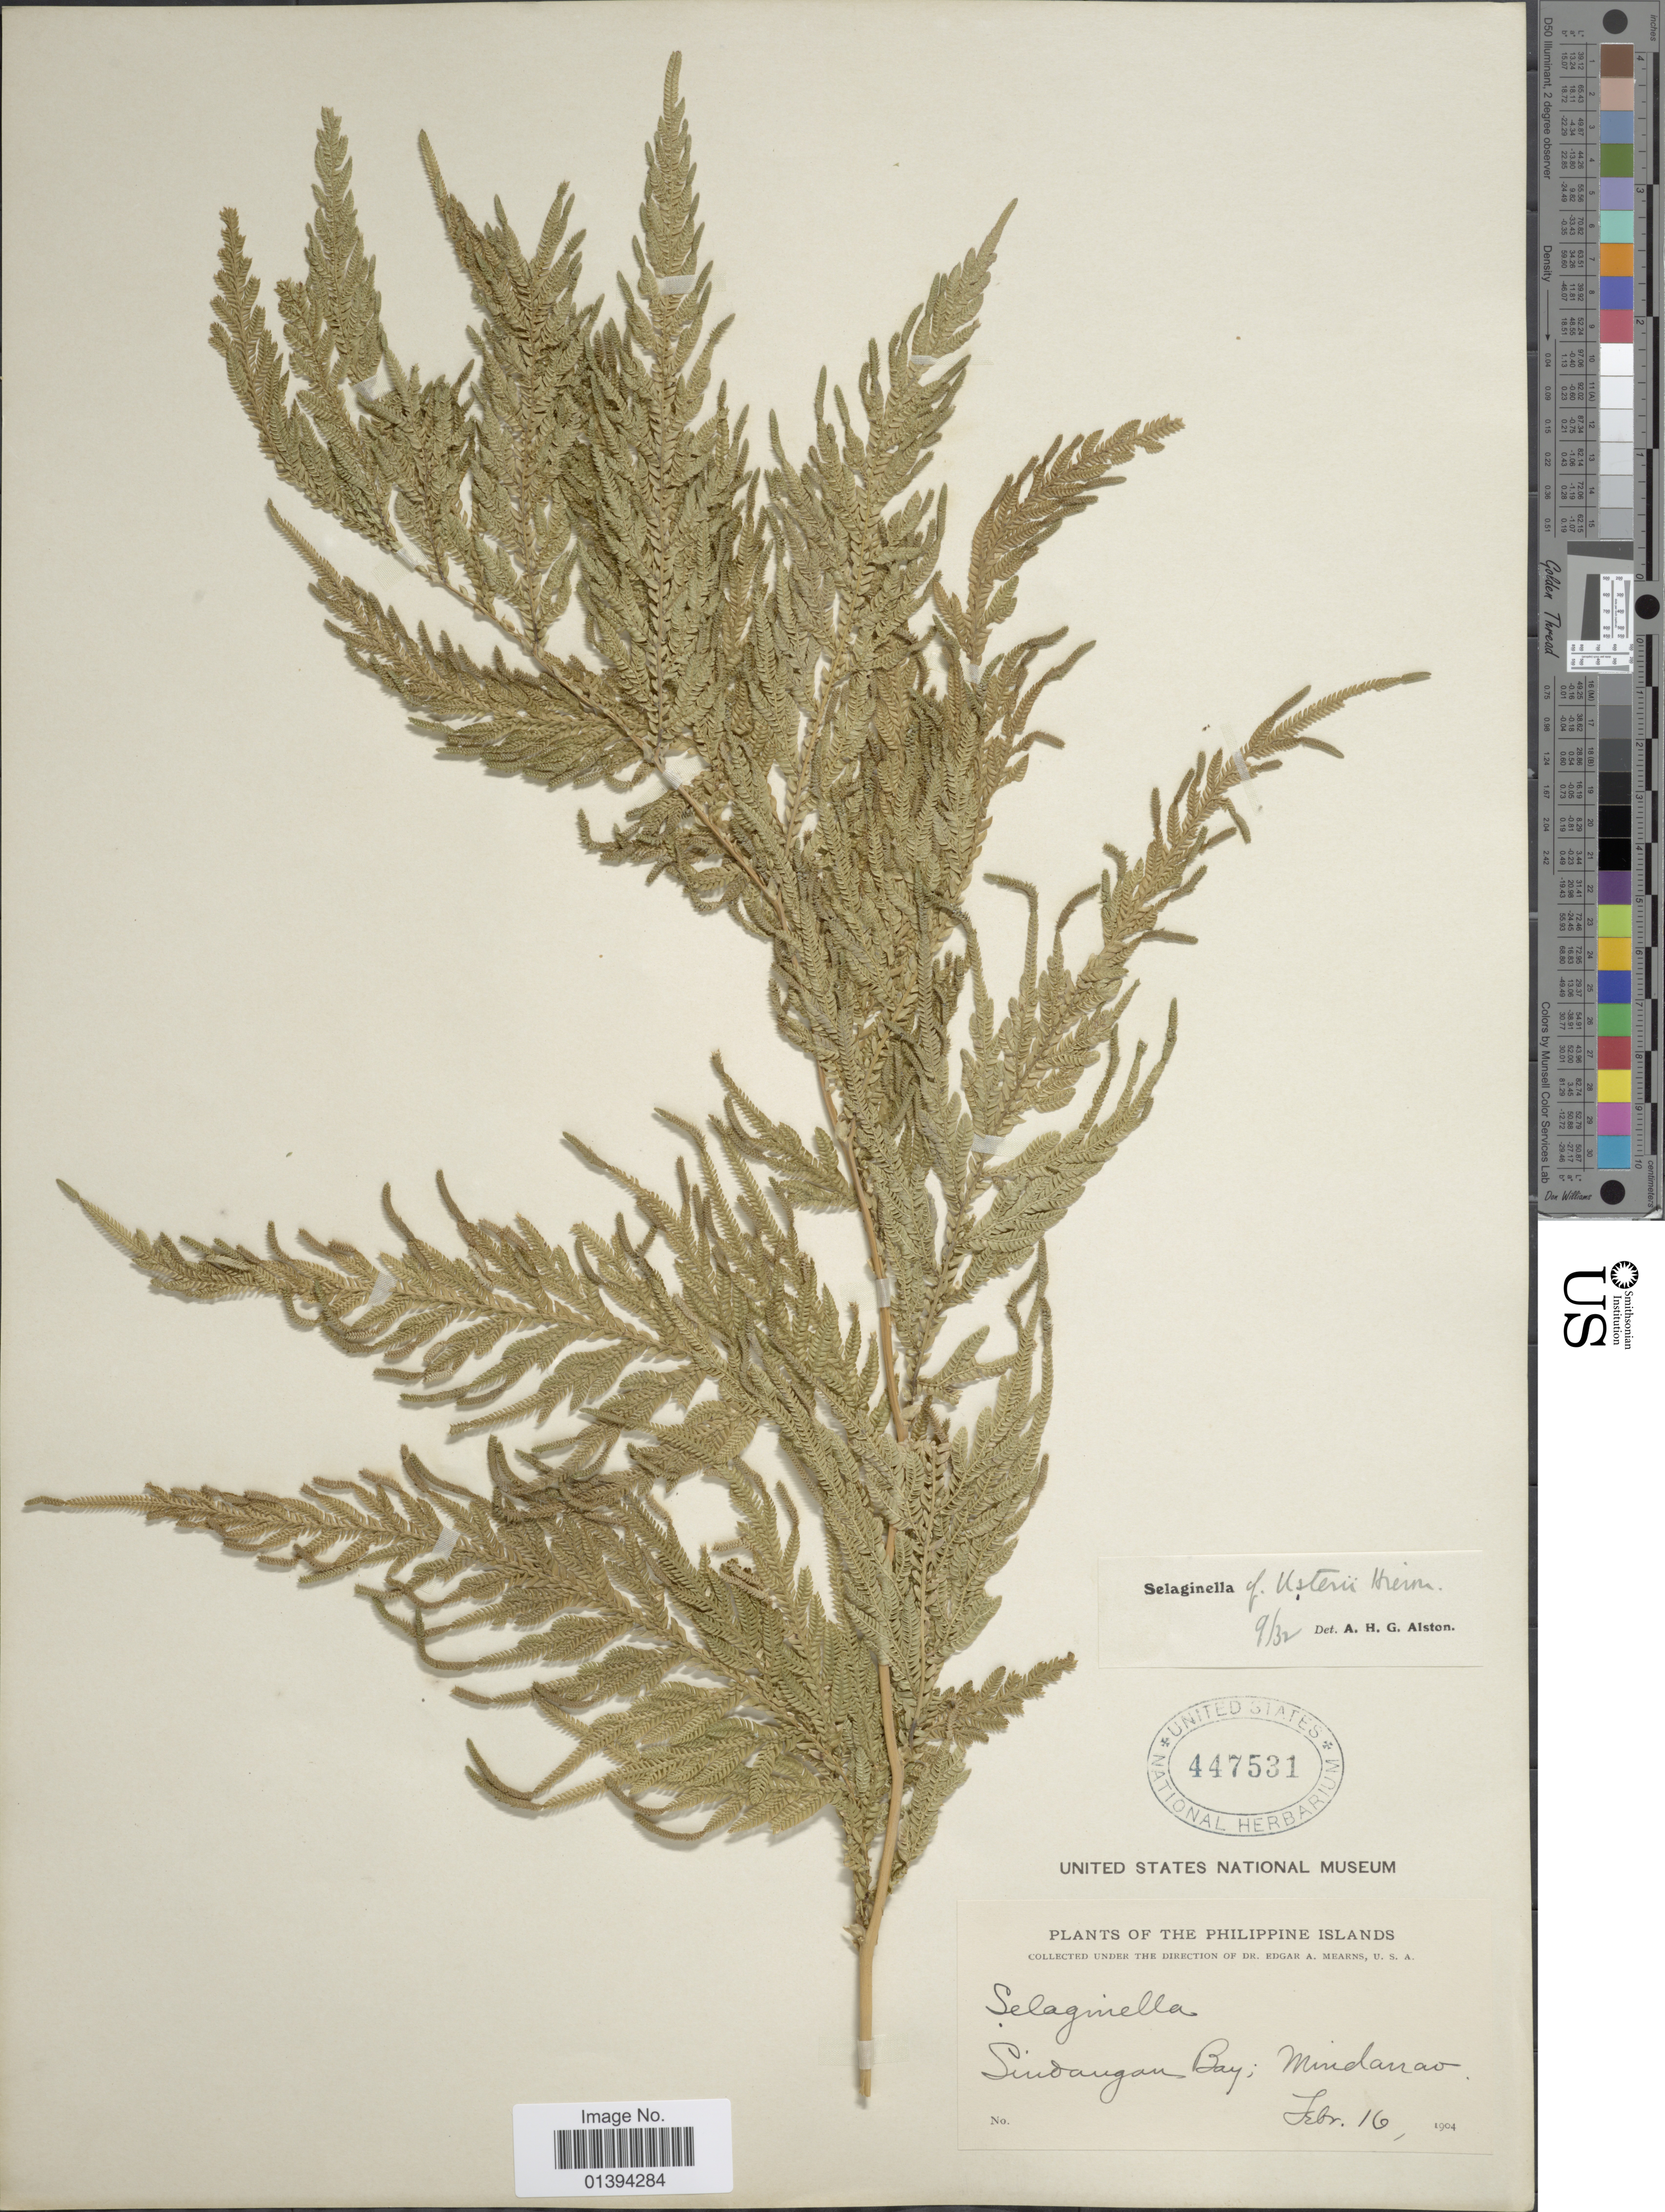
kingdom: Plantae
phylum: Tracheophyta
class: Lycopodiopsida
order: Selaginellales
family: Selaginellaceae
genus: Selaginella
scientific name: Selaginella usterii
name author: Hieron.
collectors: E. A. Mearns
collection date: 1904-02-16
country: Philippines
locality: Sindangan bay, Mindanao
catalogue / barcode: US 447531